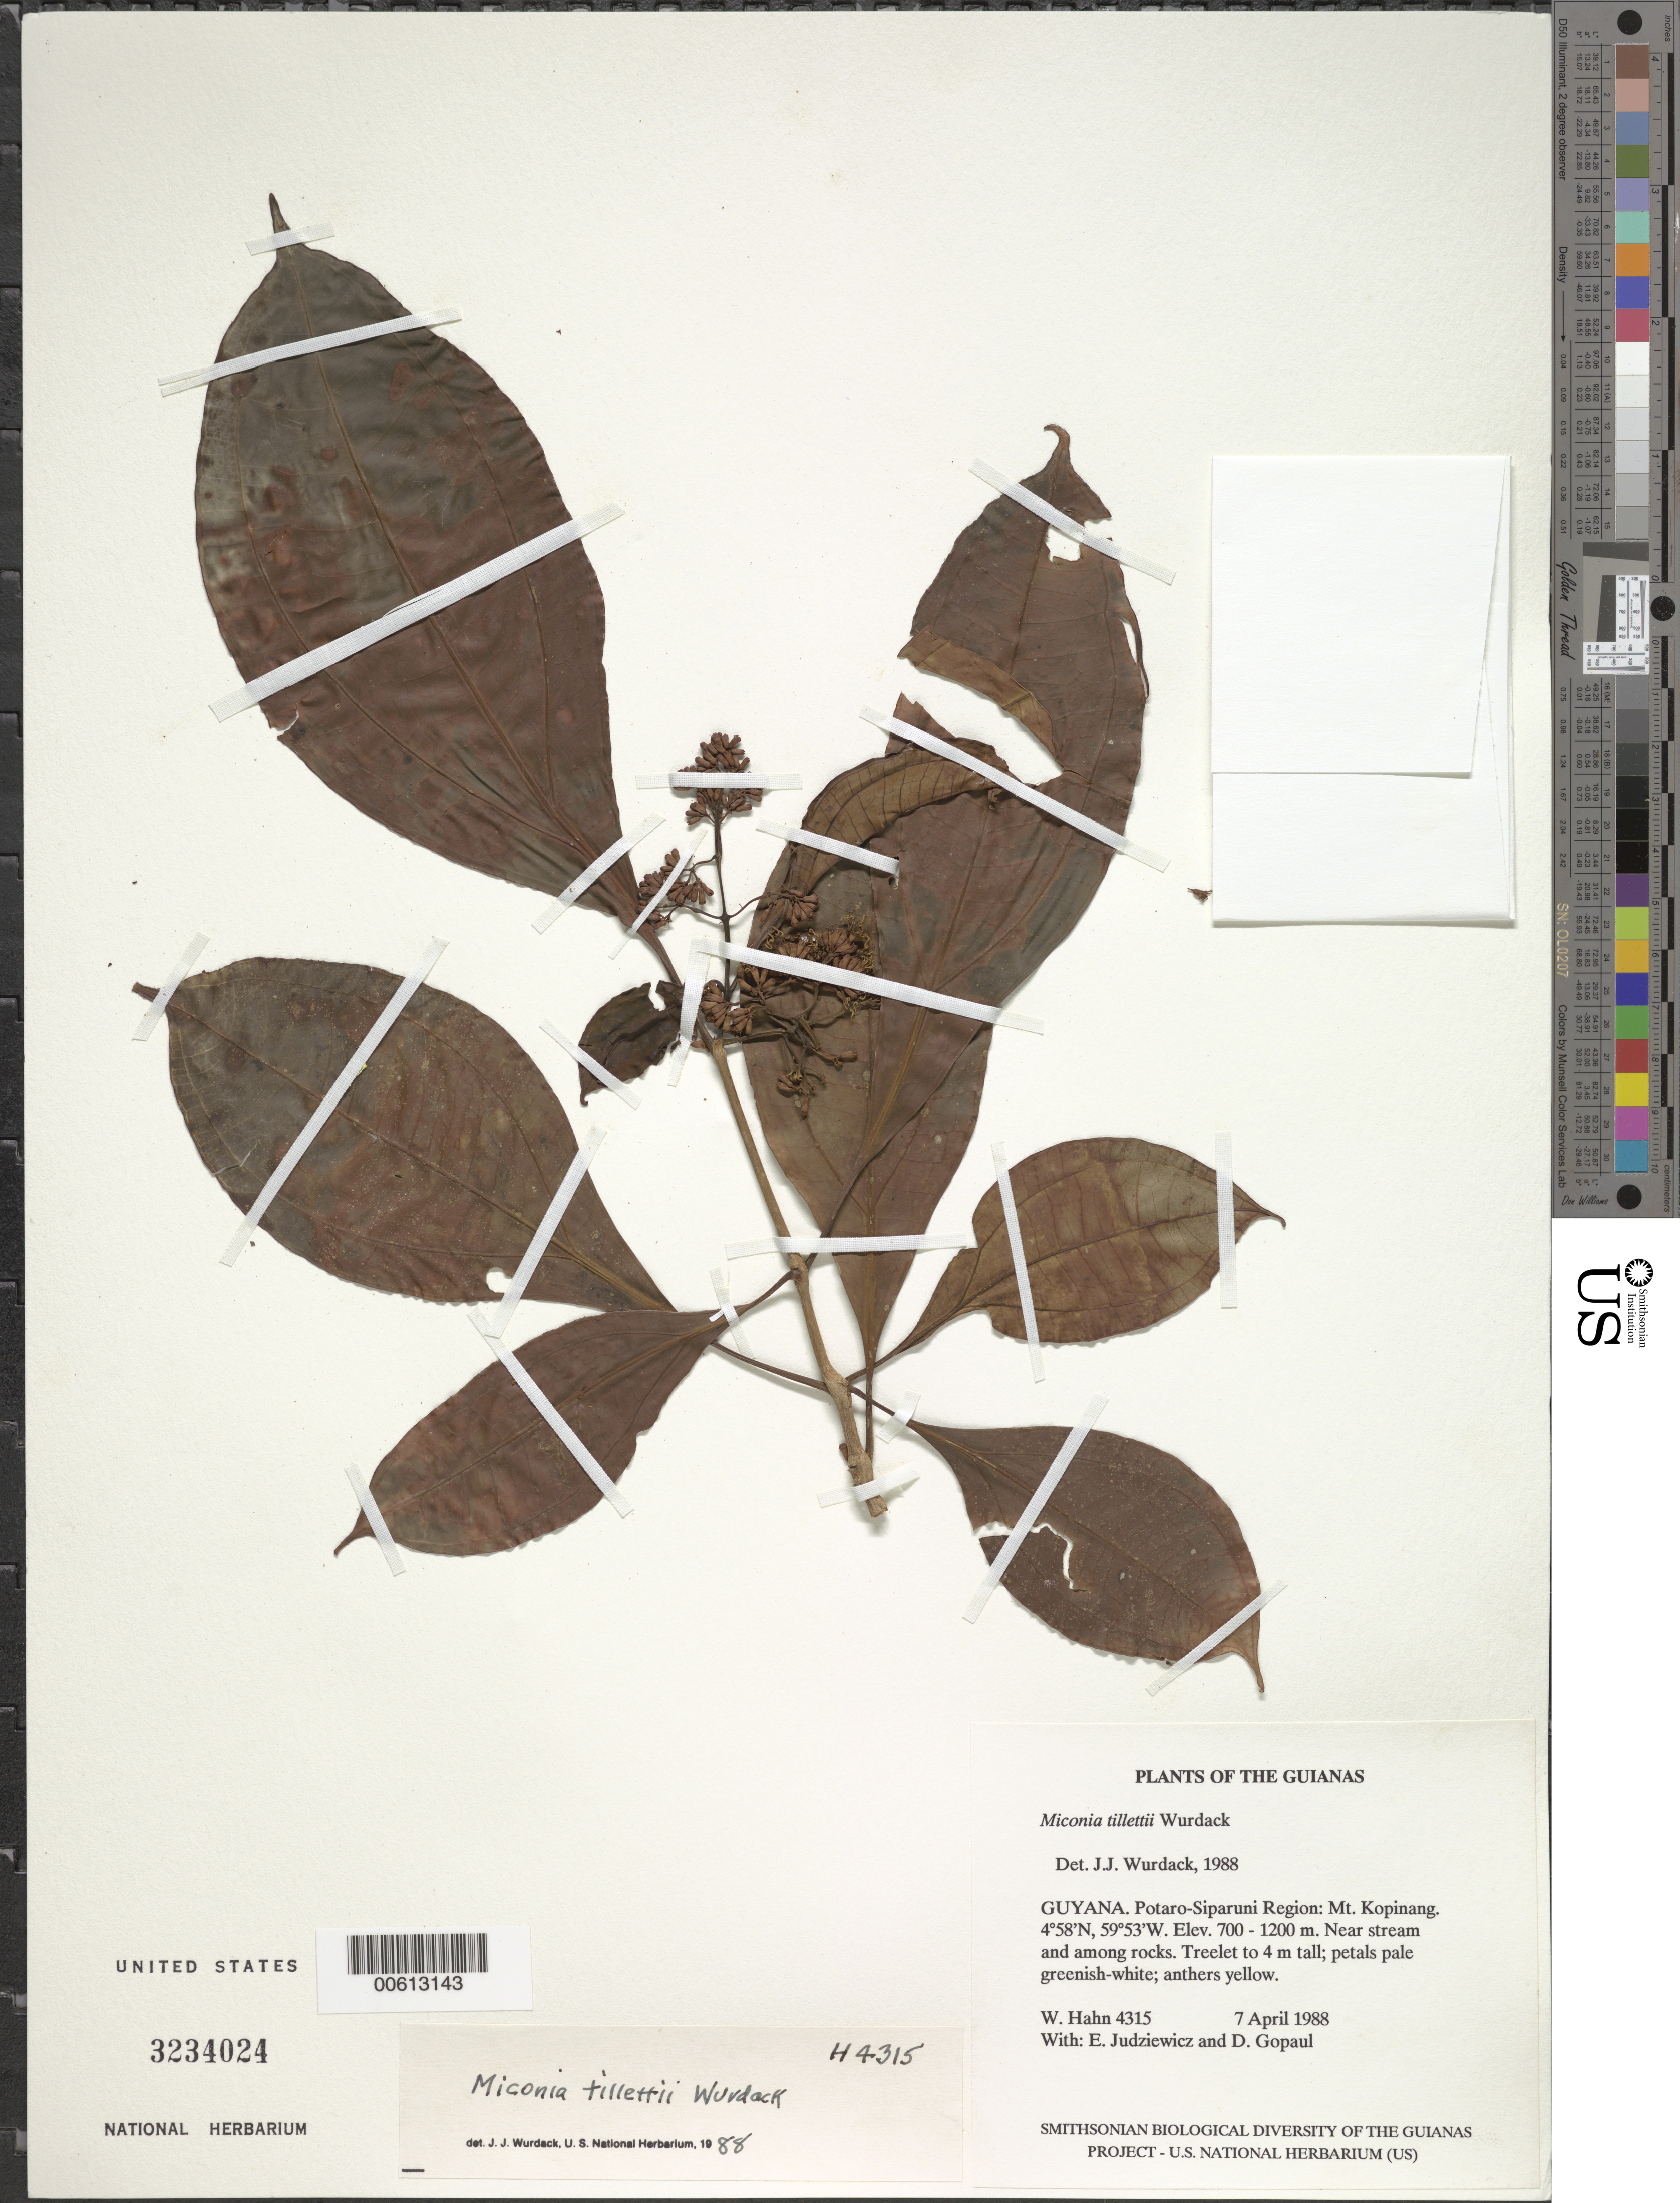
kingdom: Plantae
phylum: Tracheophyta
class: Magnoliopsida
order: Myrtales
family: Melastomataceae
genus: Miconia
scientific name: Miconia tillettii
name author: Wurdack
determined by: Wurdack, John J., (US), US (UNITED STATES)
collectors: W. Hahn, E. J. Judziewicz & D. Gopaul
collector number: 4315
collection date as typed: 7 April 1988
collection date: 1988-04-07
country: Guyana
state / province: Potaro-Siparuni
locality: Mt. Kopinang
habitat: Near stream and among rocks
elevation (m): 700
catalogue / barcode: US 3234024